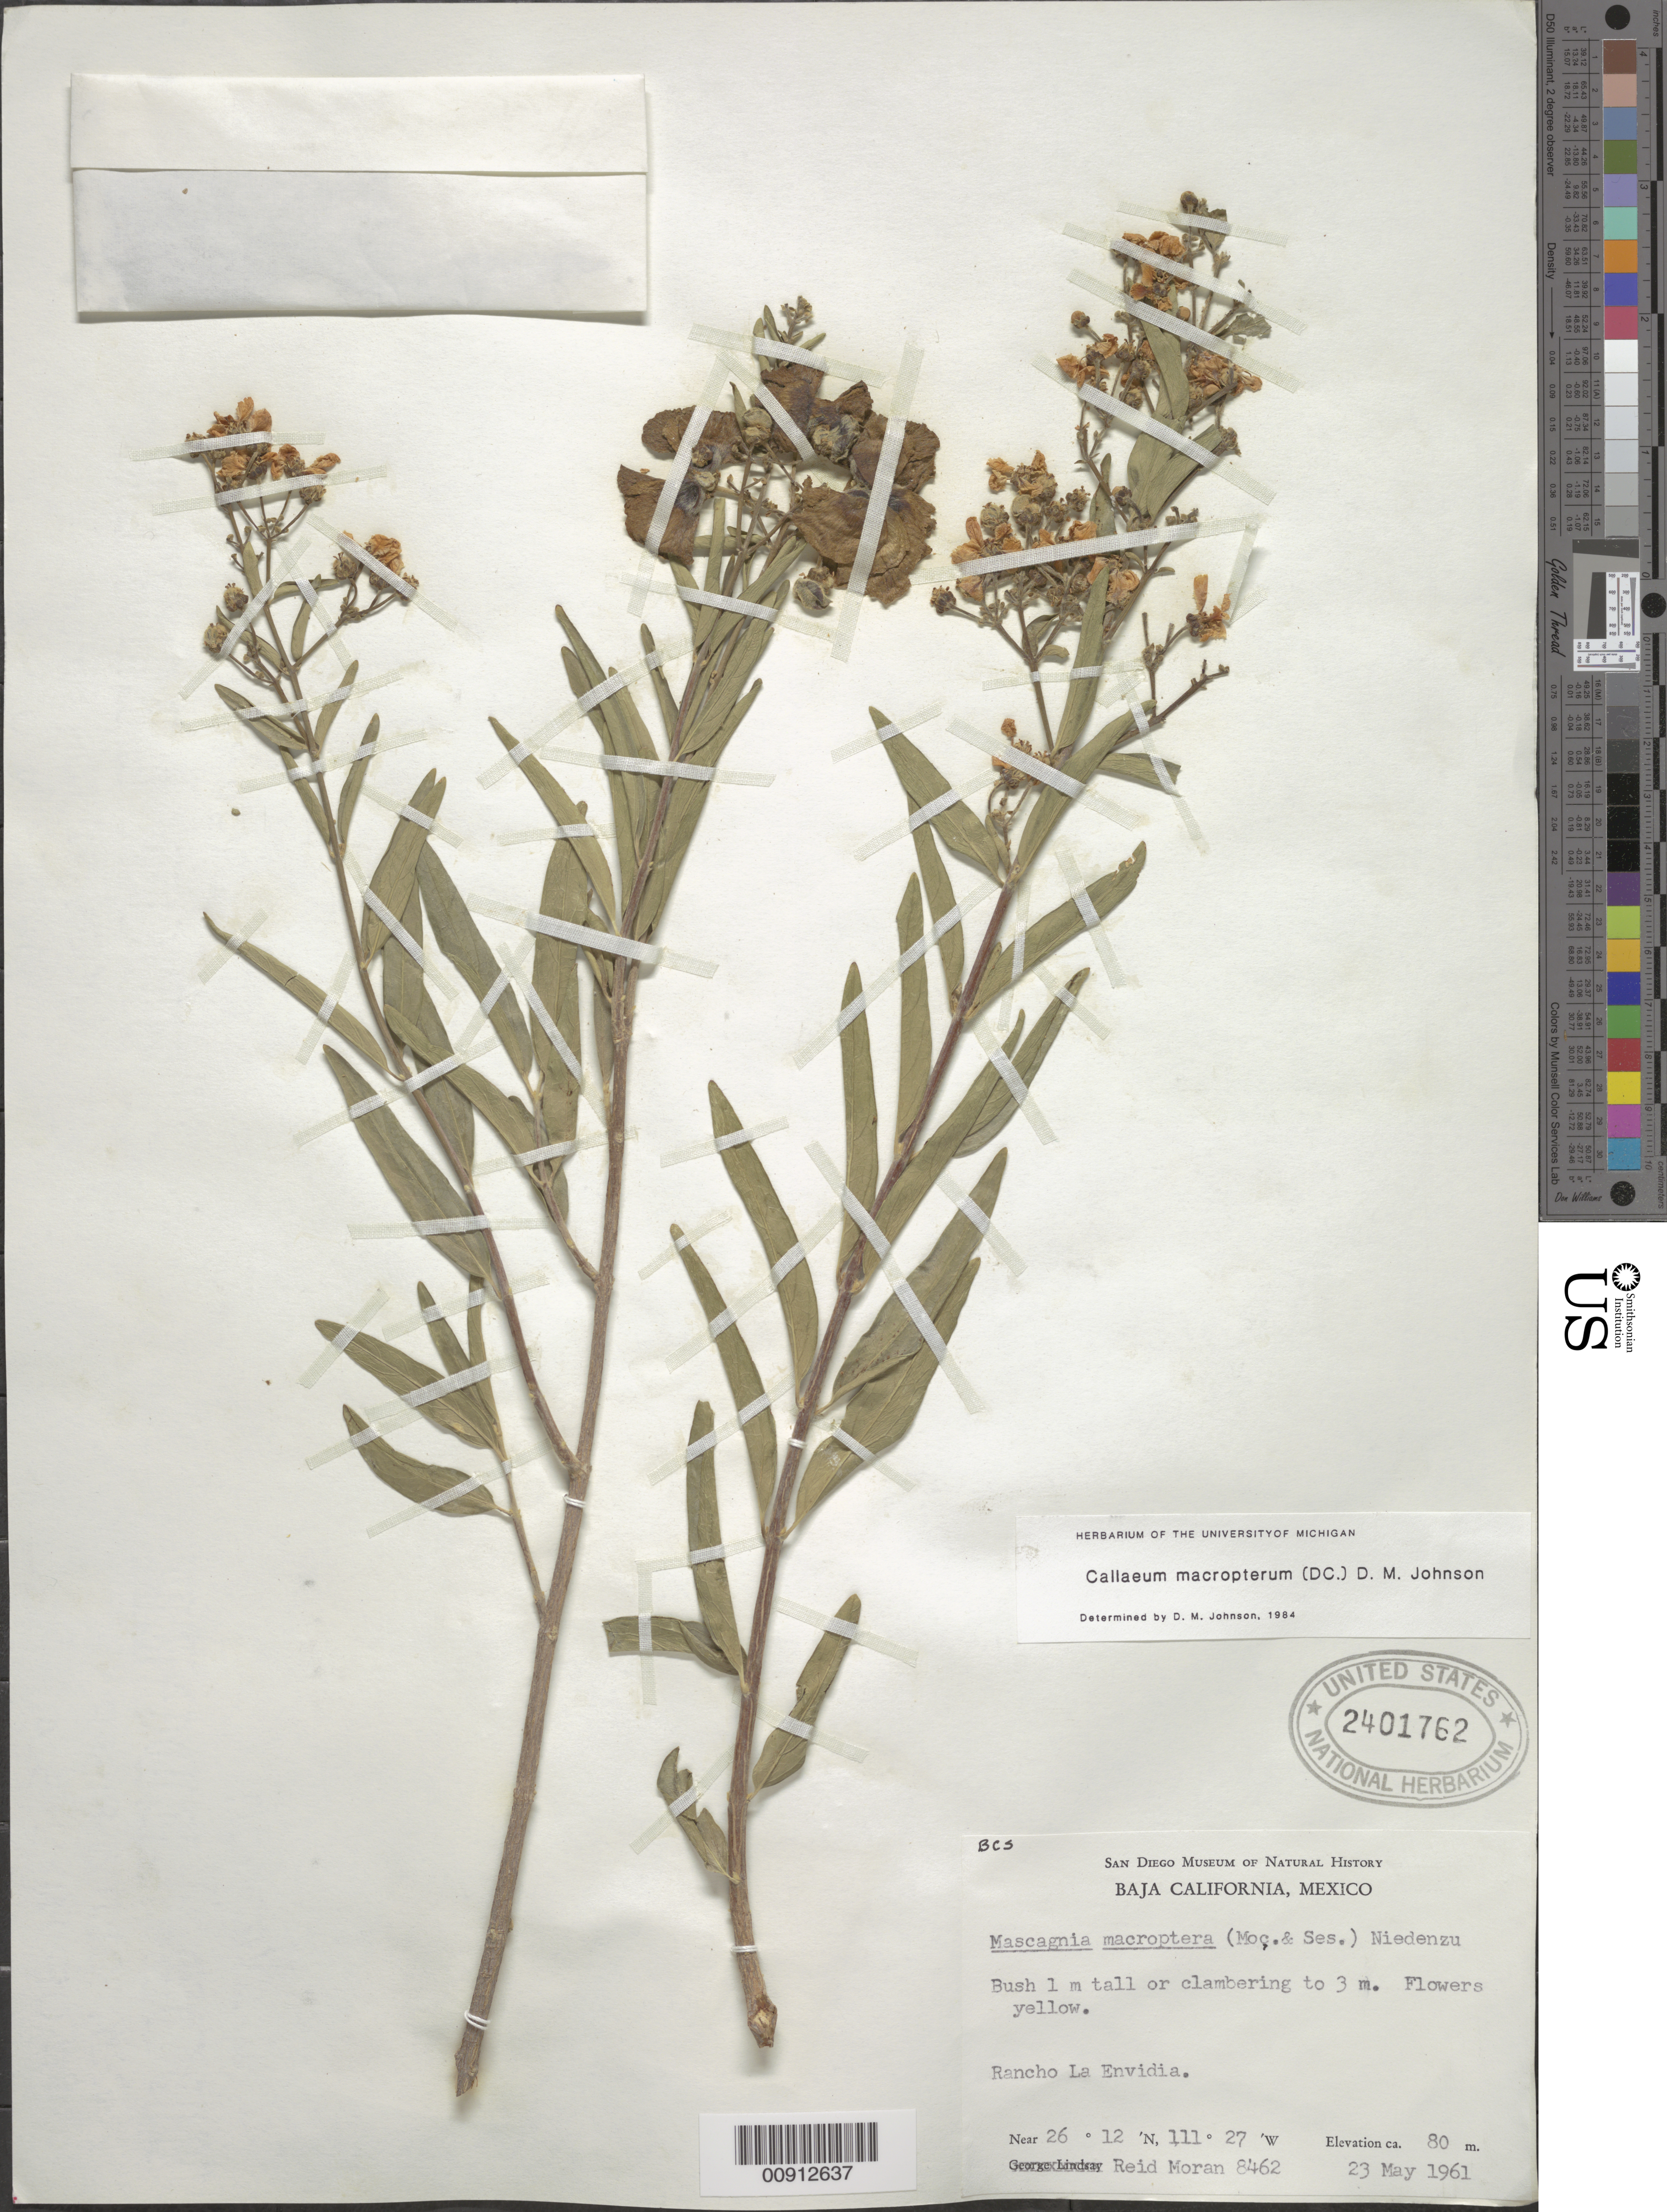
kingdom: Plantae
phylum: Tracheophyta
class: Magnoliopsida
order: Malpighiales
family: Malpighiaceae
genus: Callaeum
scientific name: Callaeum macropterum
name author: (Moc. & Sessé ex DC.) D.M. Johnson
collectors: R. V. Moran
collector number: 8462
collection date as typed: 23 May 1961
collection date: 1961-05-23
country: Mexico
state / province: Baja California Sur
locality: Rancho La Envidia.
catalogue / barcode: US 2401762